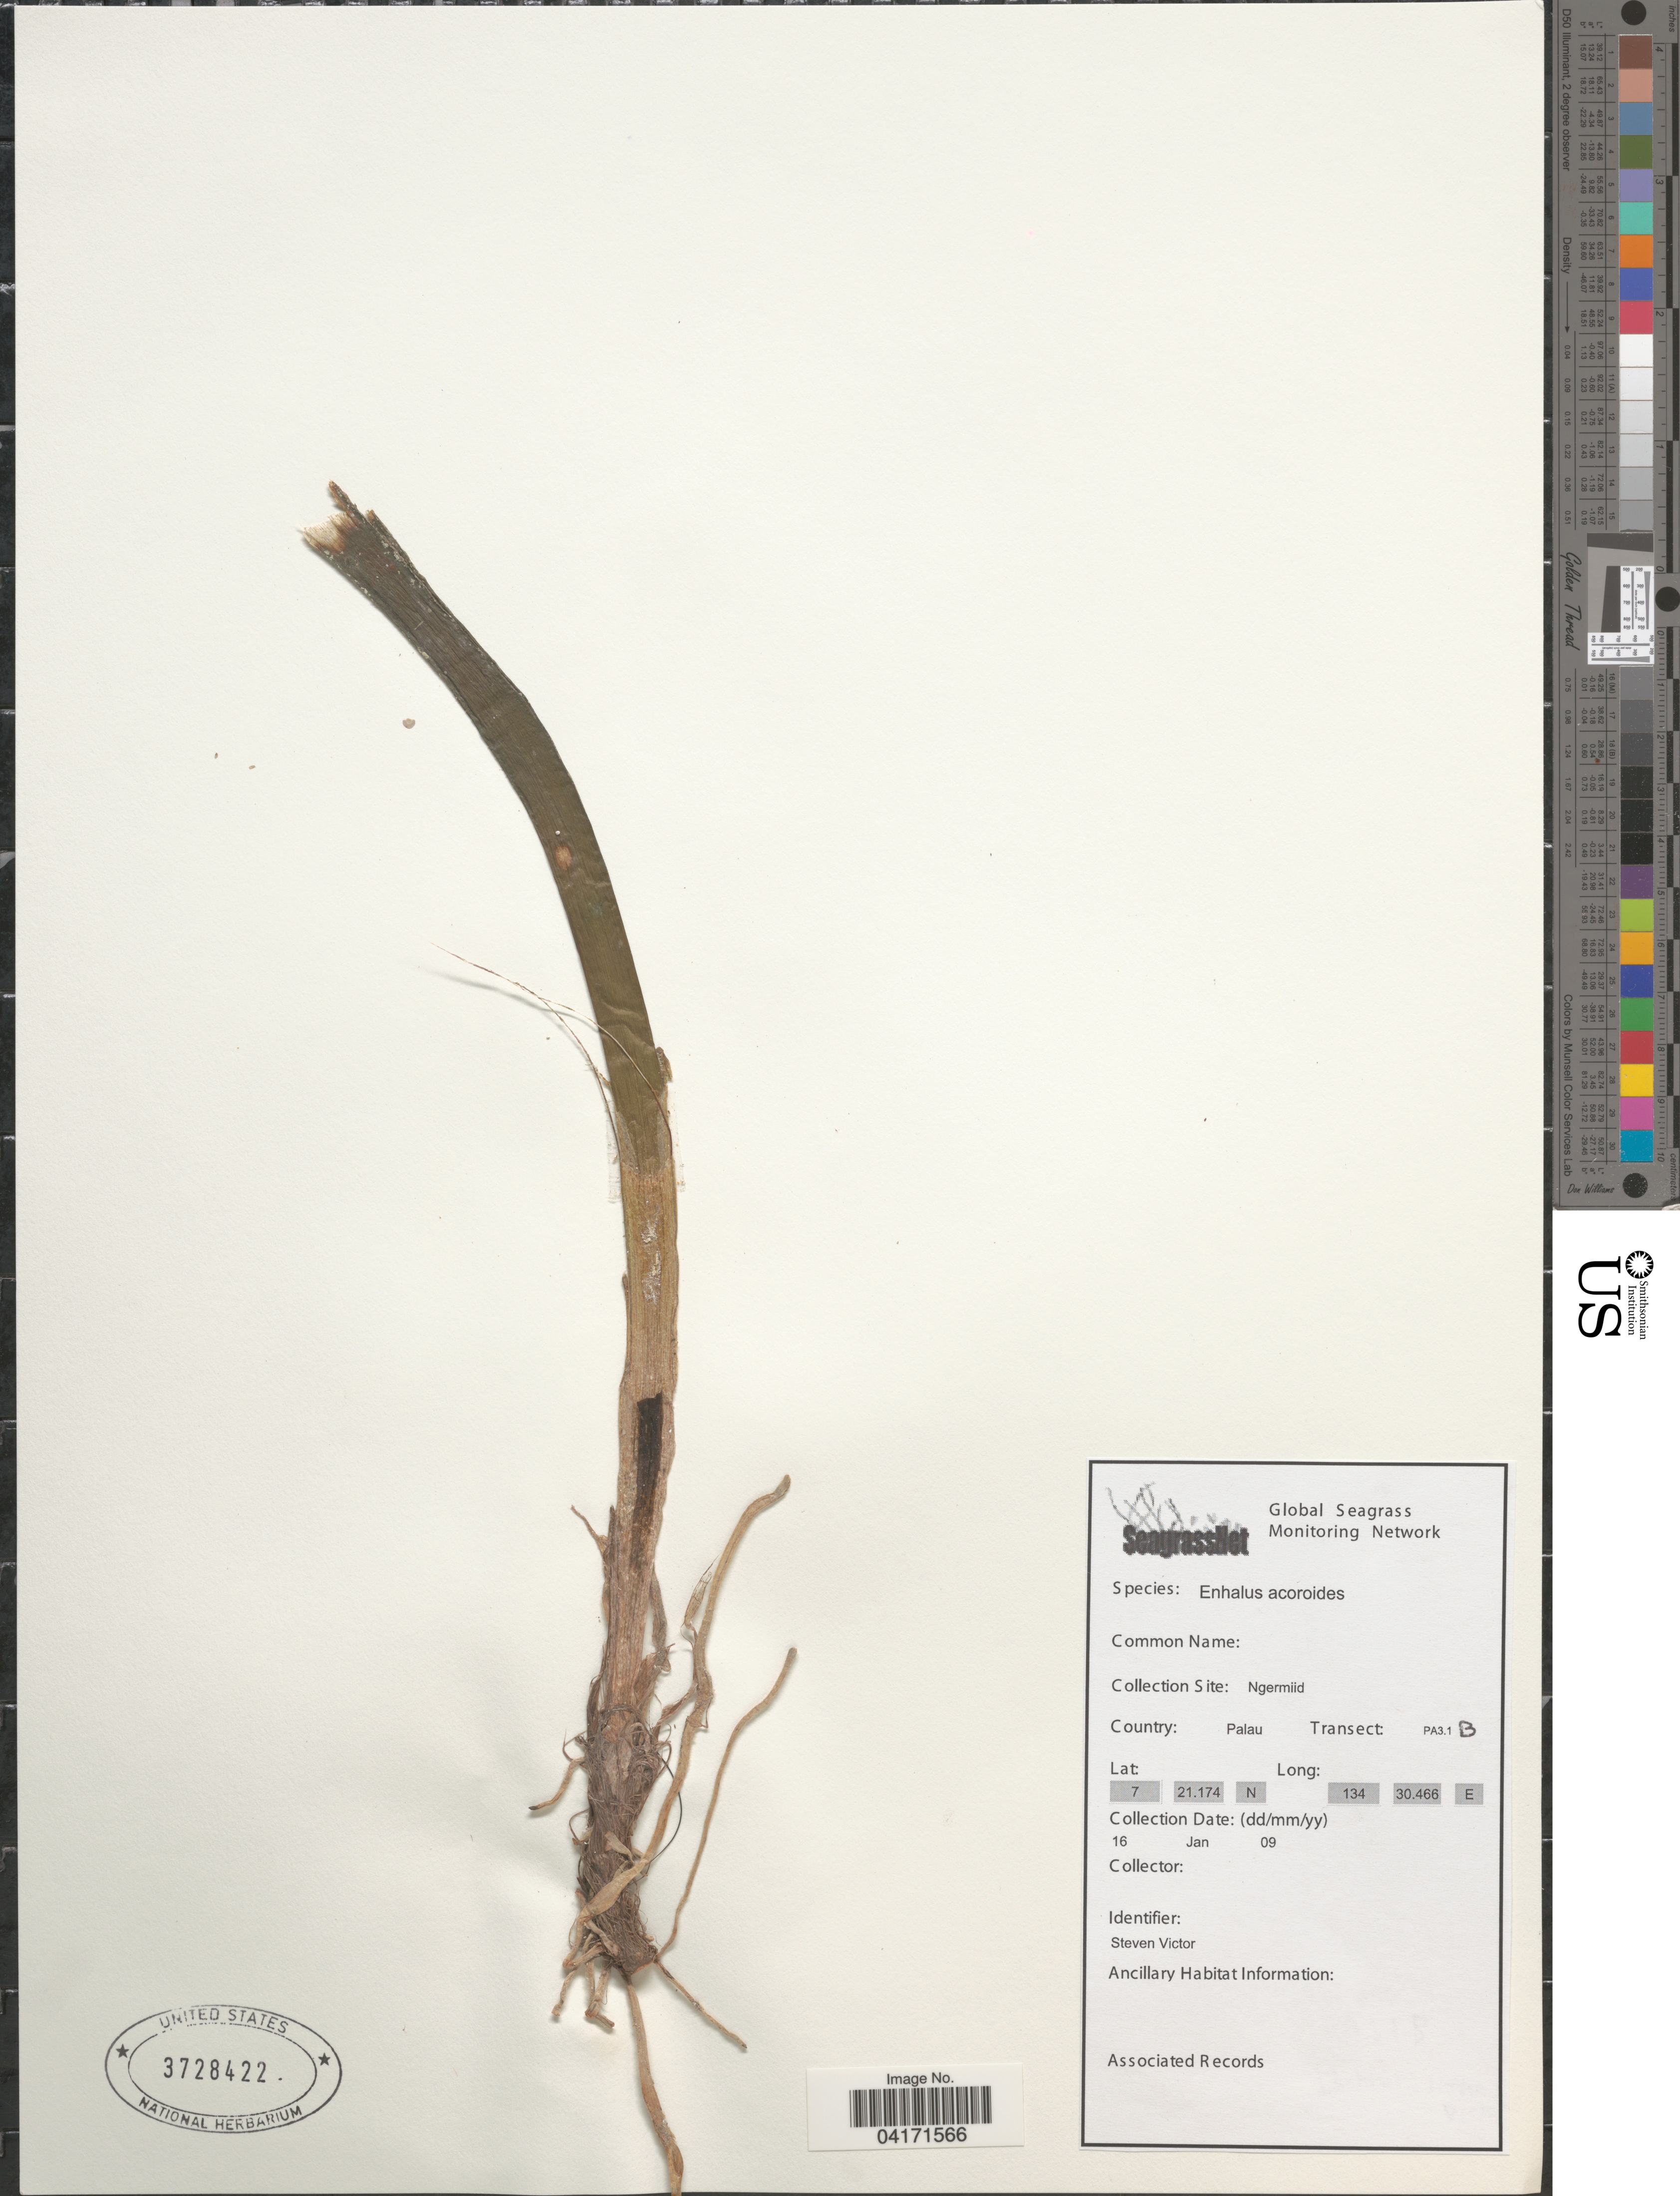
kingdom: Plantae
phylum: Tracheophyta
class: Liliopsida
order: Alismatales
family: Hydrocharitaceae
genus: Enhalus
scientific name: Enhalus acoroides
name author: (L. f.) Royle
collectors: S. Victor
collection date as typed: Transcribed d/m/y: 16/1/9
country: Palau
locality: Ngermiid. Palau. Transect: PA3.1 B.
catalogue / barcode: US 3728422